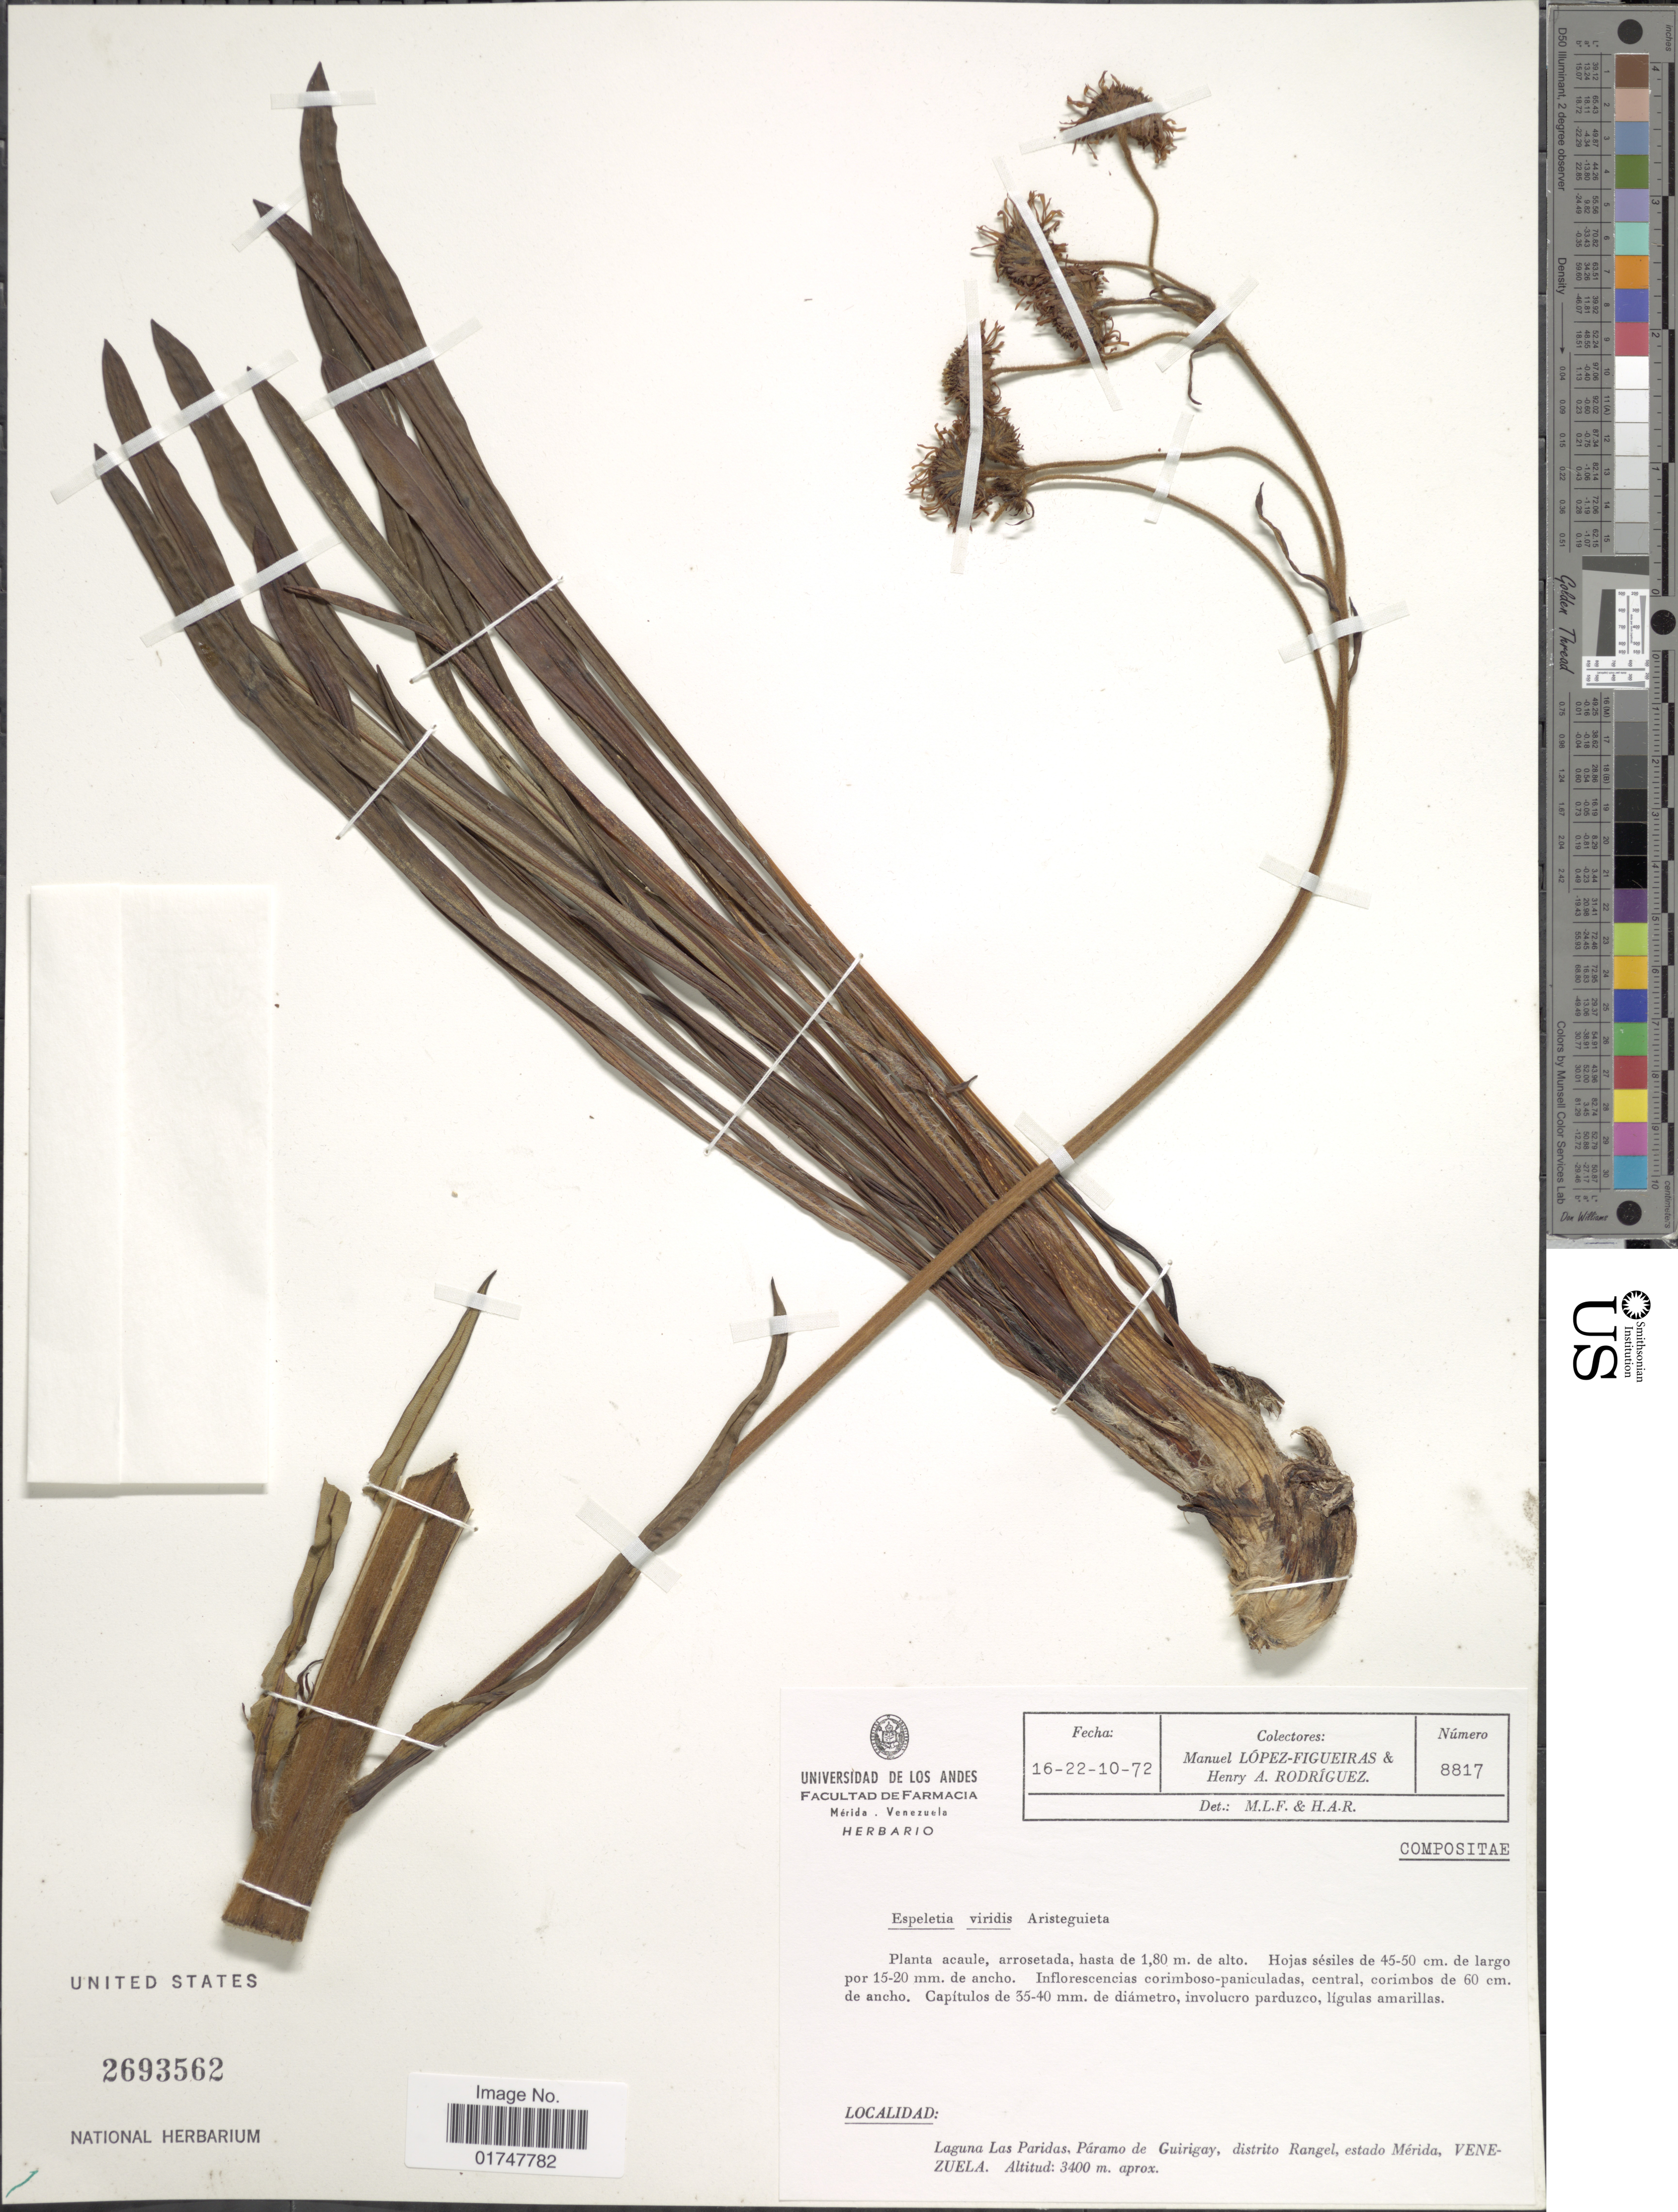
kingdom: Plantae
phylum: Tracheophyta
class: Magnoliopsida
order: Asterales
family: Asteraceae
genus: Ruilopezia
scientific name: Ruilopezia viridis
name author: (Aristeg.) Cuatrec.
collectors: M. López Figueiras & H. A. Rodriguez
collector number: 8817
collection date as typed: Transcribed d/m/y: 16/10/72 to 22/10/72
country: Venezuela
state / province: Mérida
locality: Laguna Las Paridas, Páramo de Guirigay, distrito Rangel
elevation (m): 3400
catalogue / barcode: US 2693562